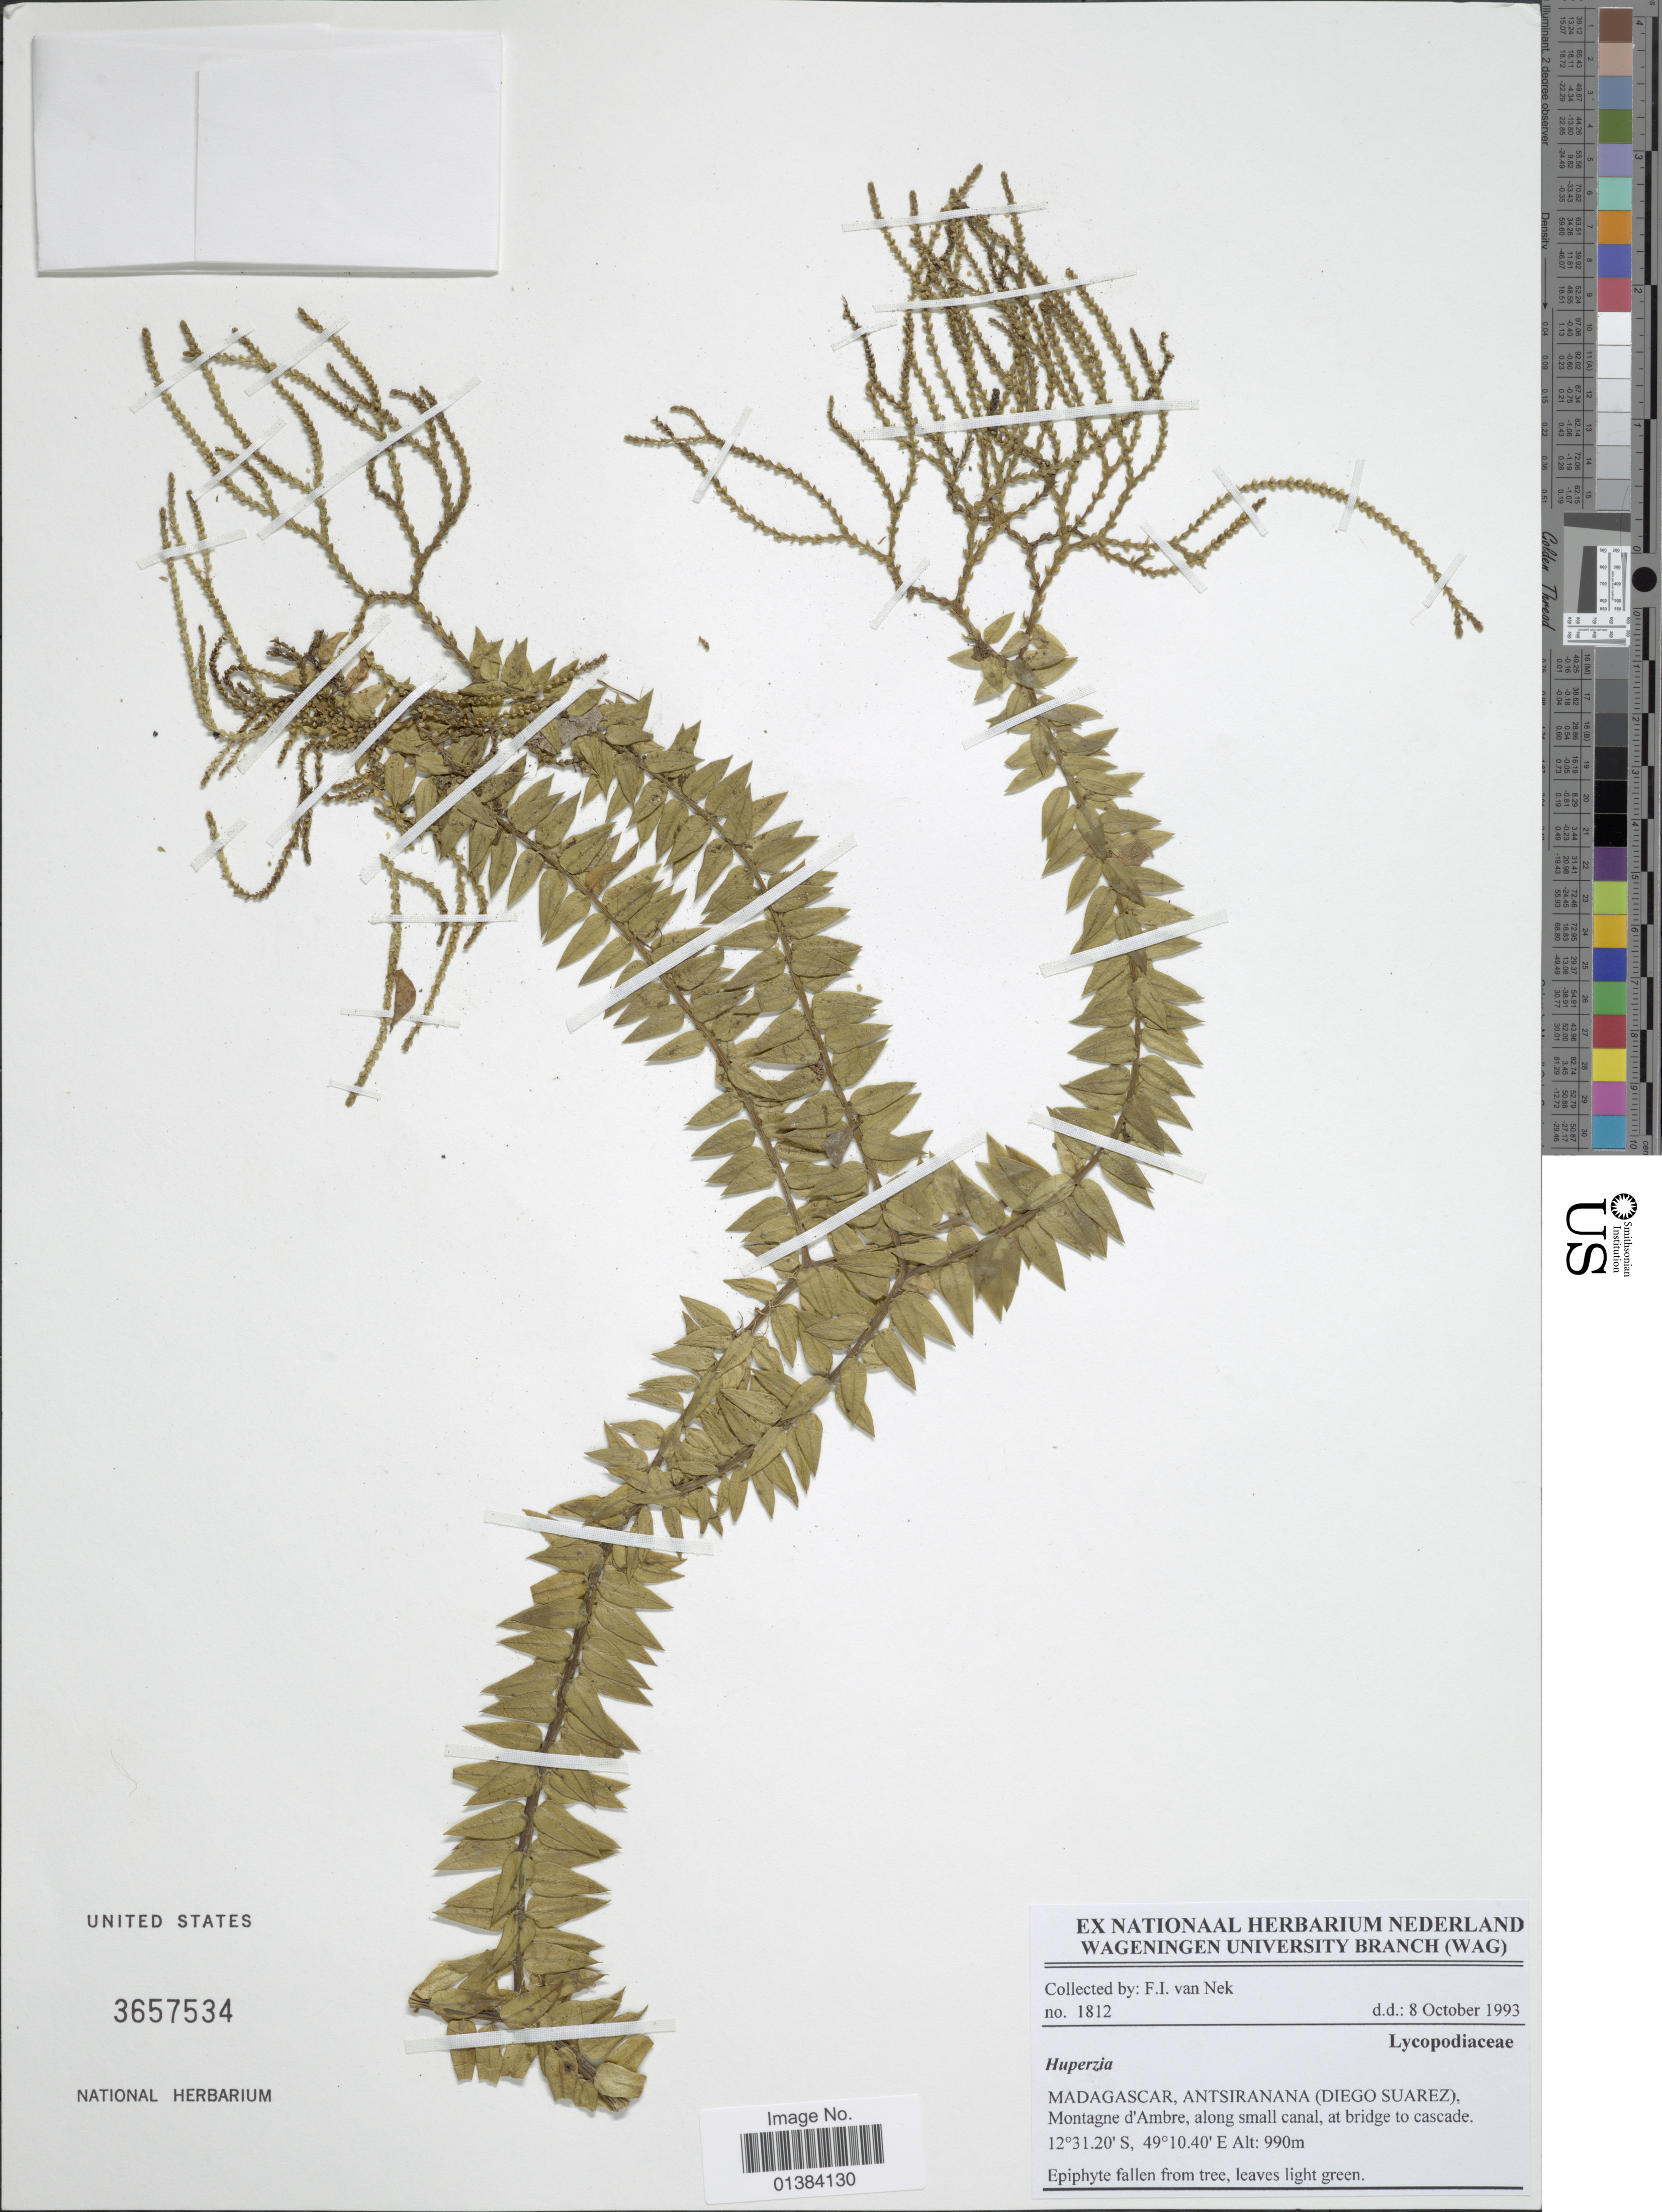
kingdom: Plantae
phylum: Tracheophyta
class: Lycopodiopsida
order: Lycopodiales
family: Lycopodiaceae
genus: Phlegmariurus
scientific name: Phlegmariurus tardieuae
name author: (Herter) A. R. Field & Testo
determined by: Field, A. R.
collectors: F. van Nek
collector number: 1812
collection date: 1993-10-08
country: Madagascar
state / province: Diana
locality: (Diego Suarez). Montagne d'Ambre, along small canal, at bridge to cascade.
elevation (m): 990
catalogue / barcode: US 3657534